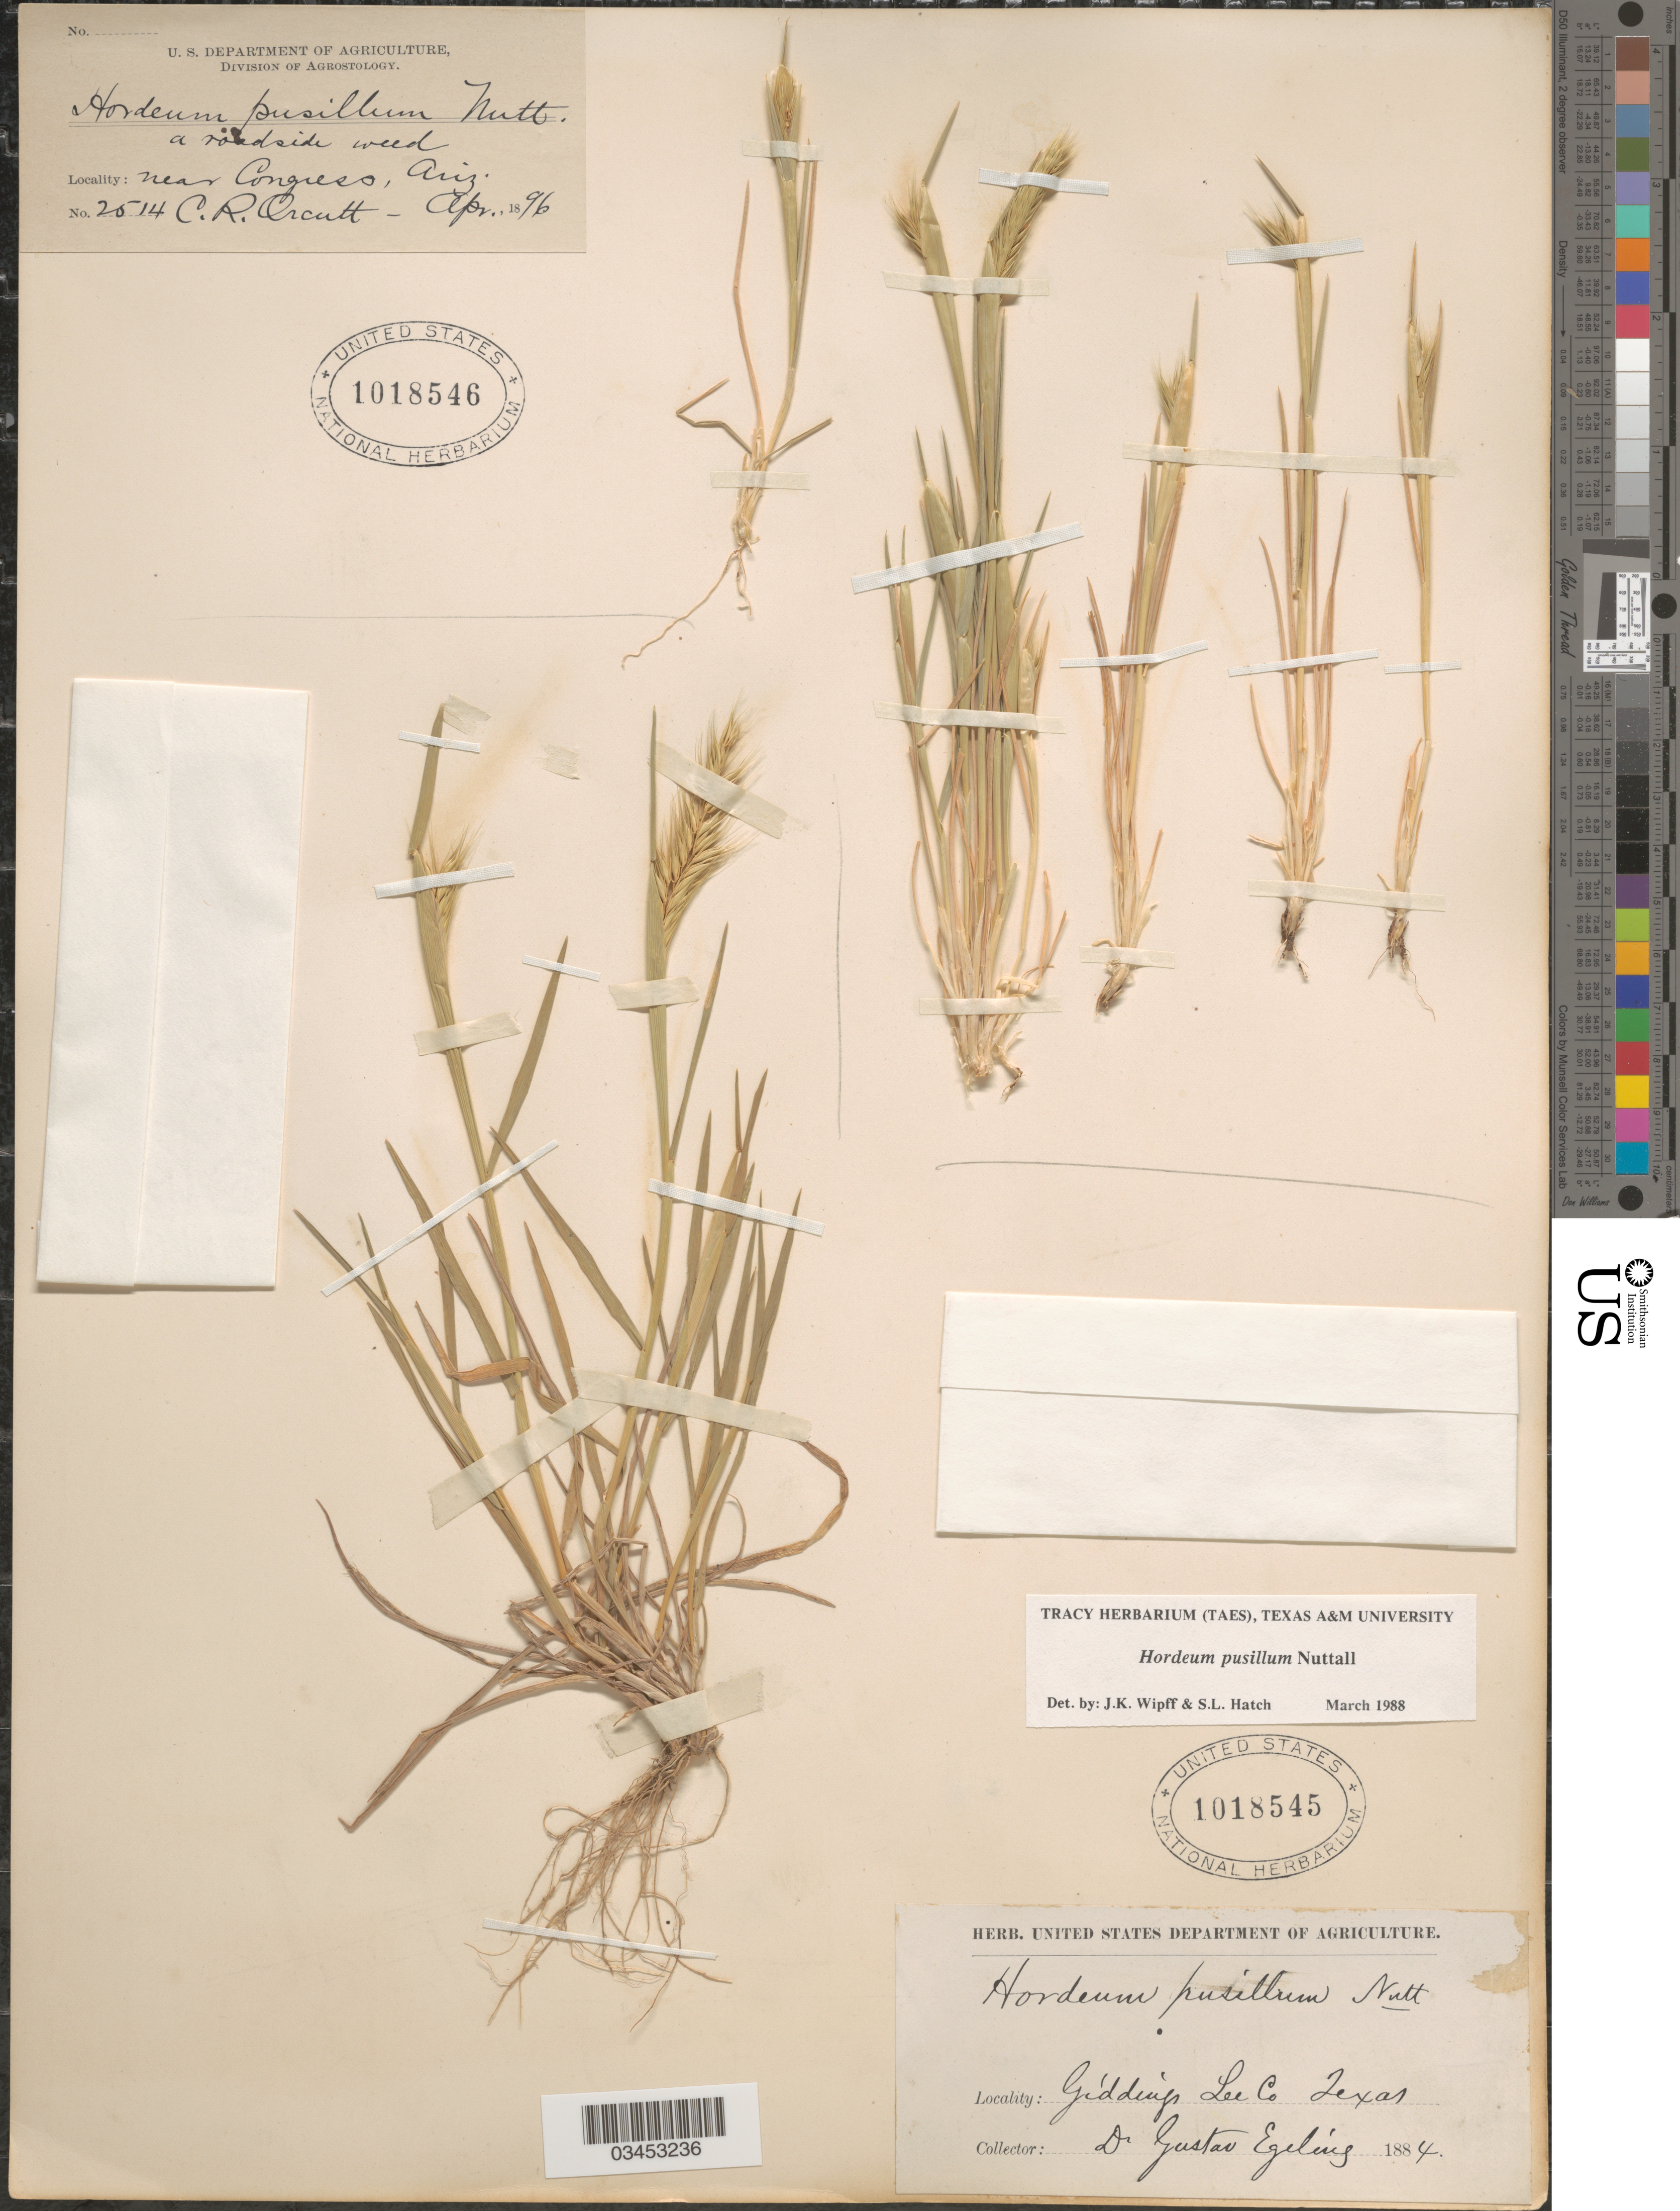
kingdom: Plantae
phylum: Tracheophyta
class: Liliopsida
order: Poales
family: Poaceae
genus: Hordeum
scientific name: Hordeum pusillum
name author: Nutt.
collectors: C. R. Orcutt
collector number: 2514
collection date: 1896-04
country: United States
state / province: Arizona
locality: A roadside weed near Congress.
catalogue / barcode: US 1018546